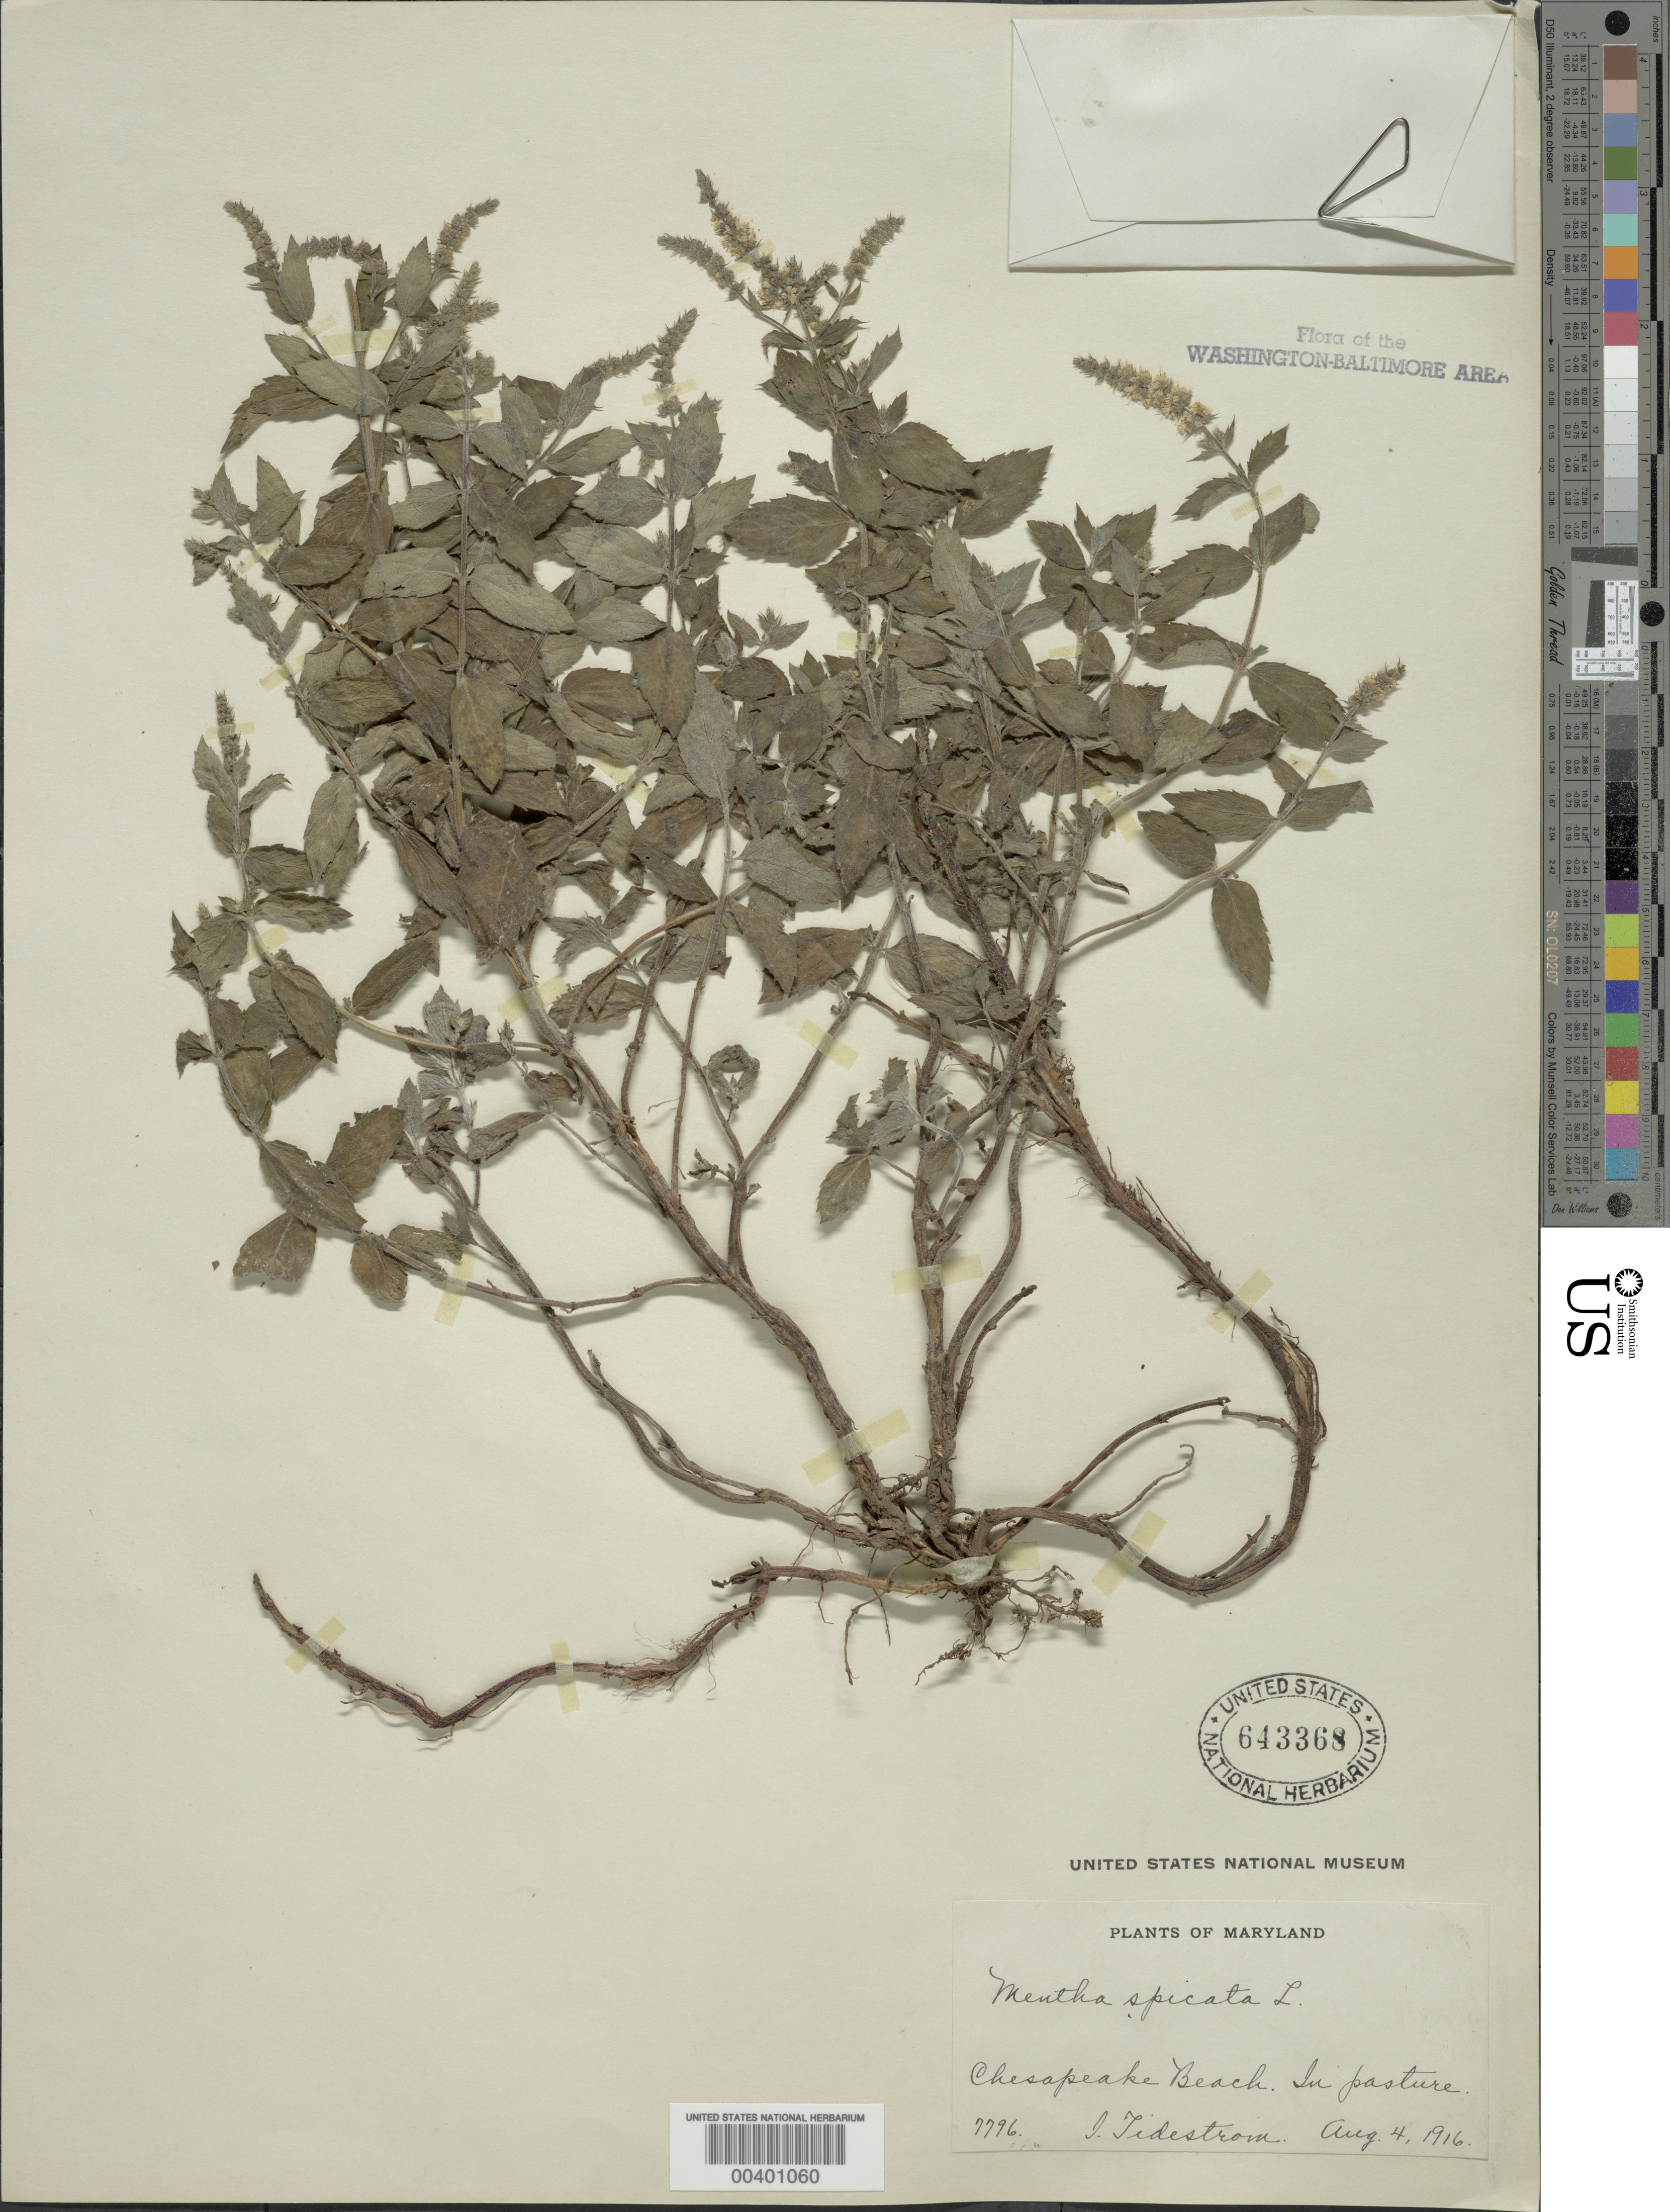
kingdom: Plantae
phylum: Tracheophyta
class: Magnoliopsida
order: Lamiales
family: Lamiaceae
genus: Mentha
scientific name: Mentha spicata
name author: L.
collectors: I. F. Tidestrom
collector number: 7796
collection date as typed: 04 Aug 1916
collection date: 1916-08-04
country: United States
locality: Chesapeake Beach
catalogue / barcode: US 643368